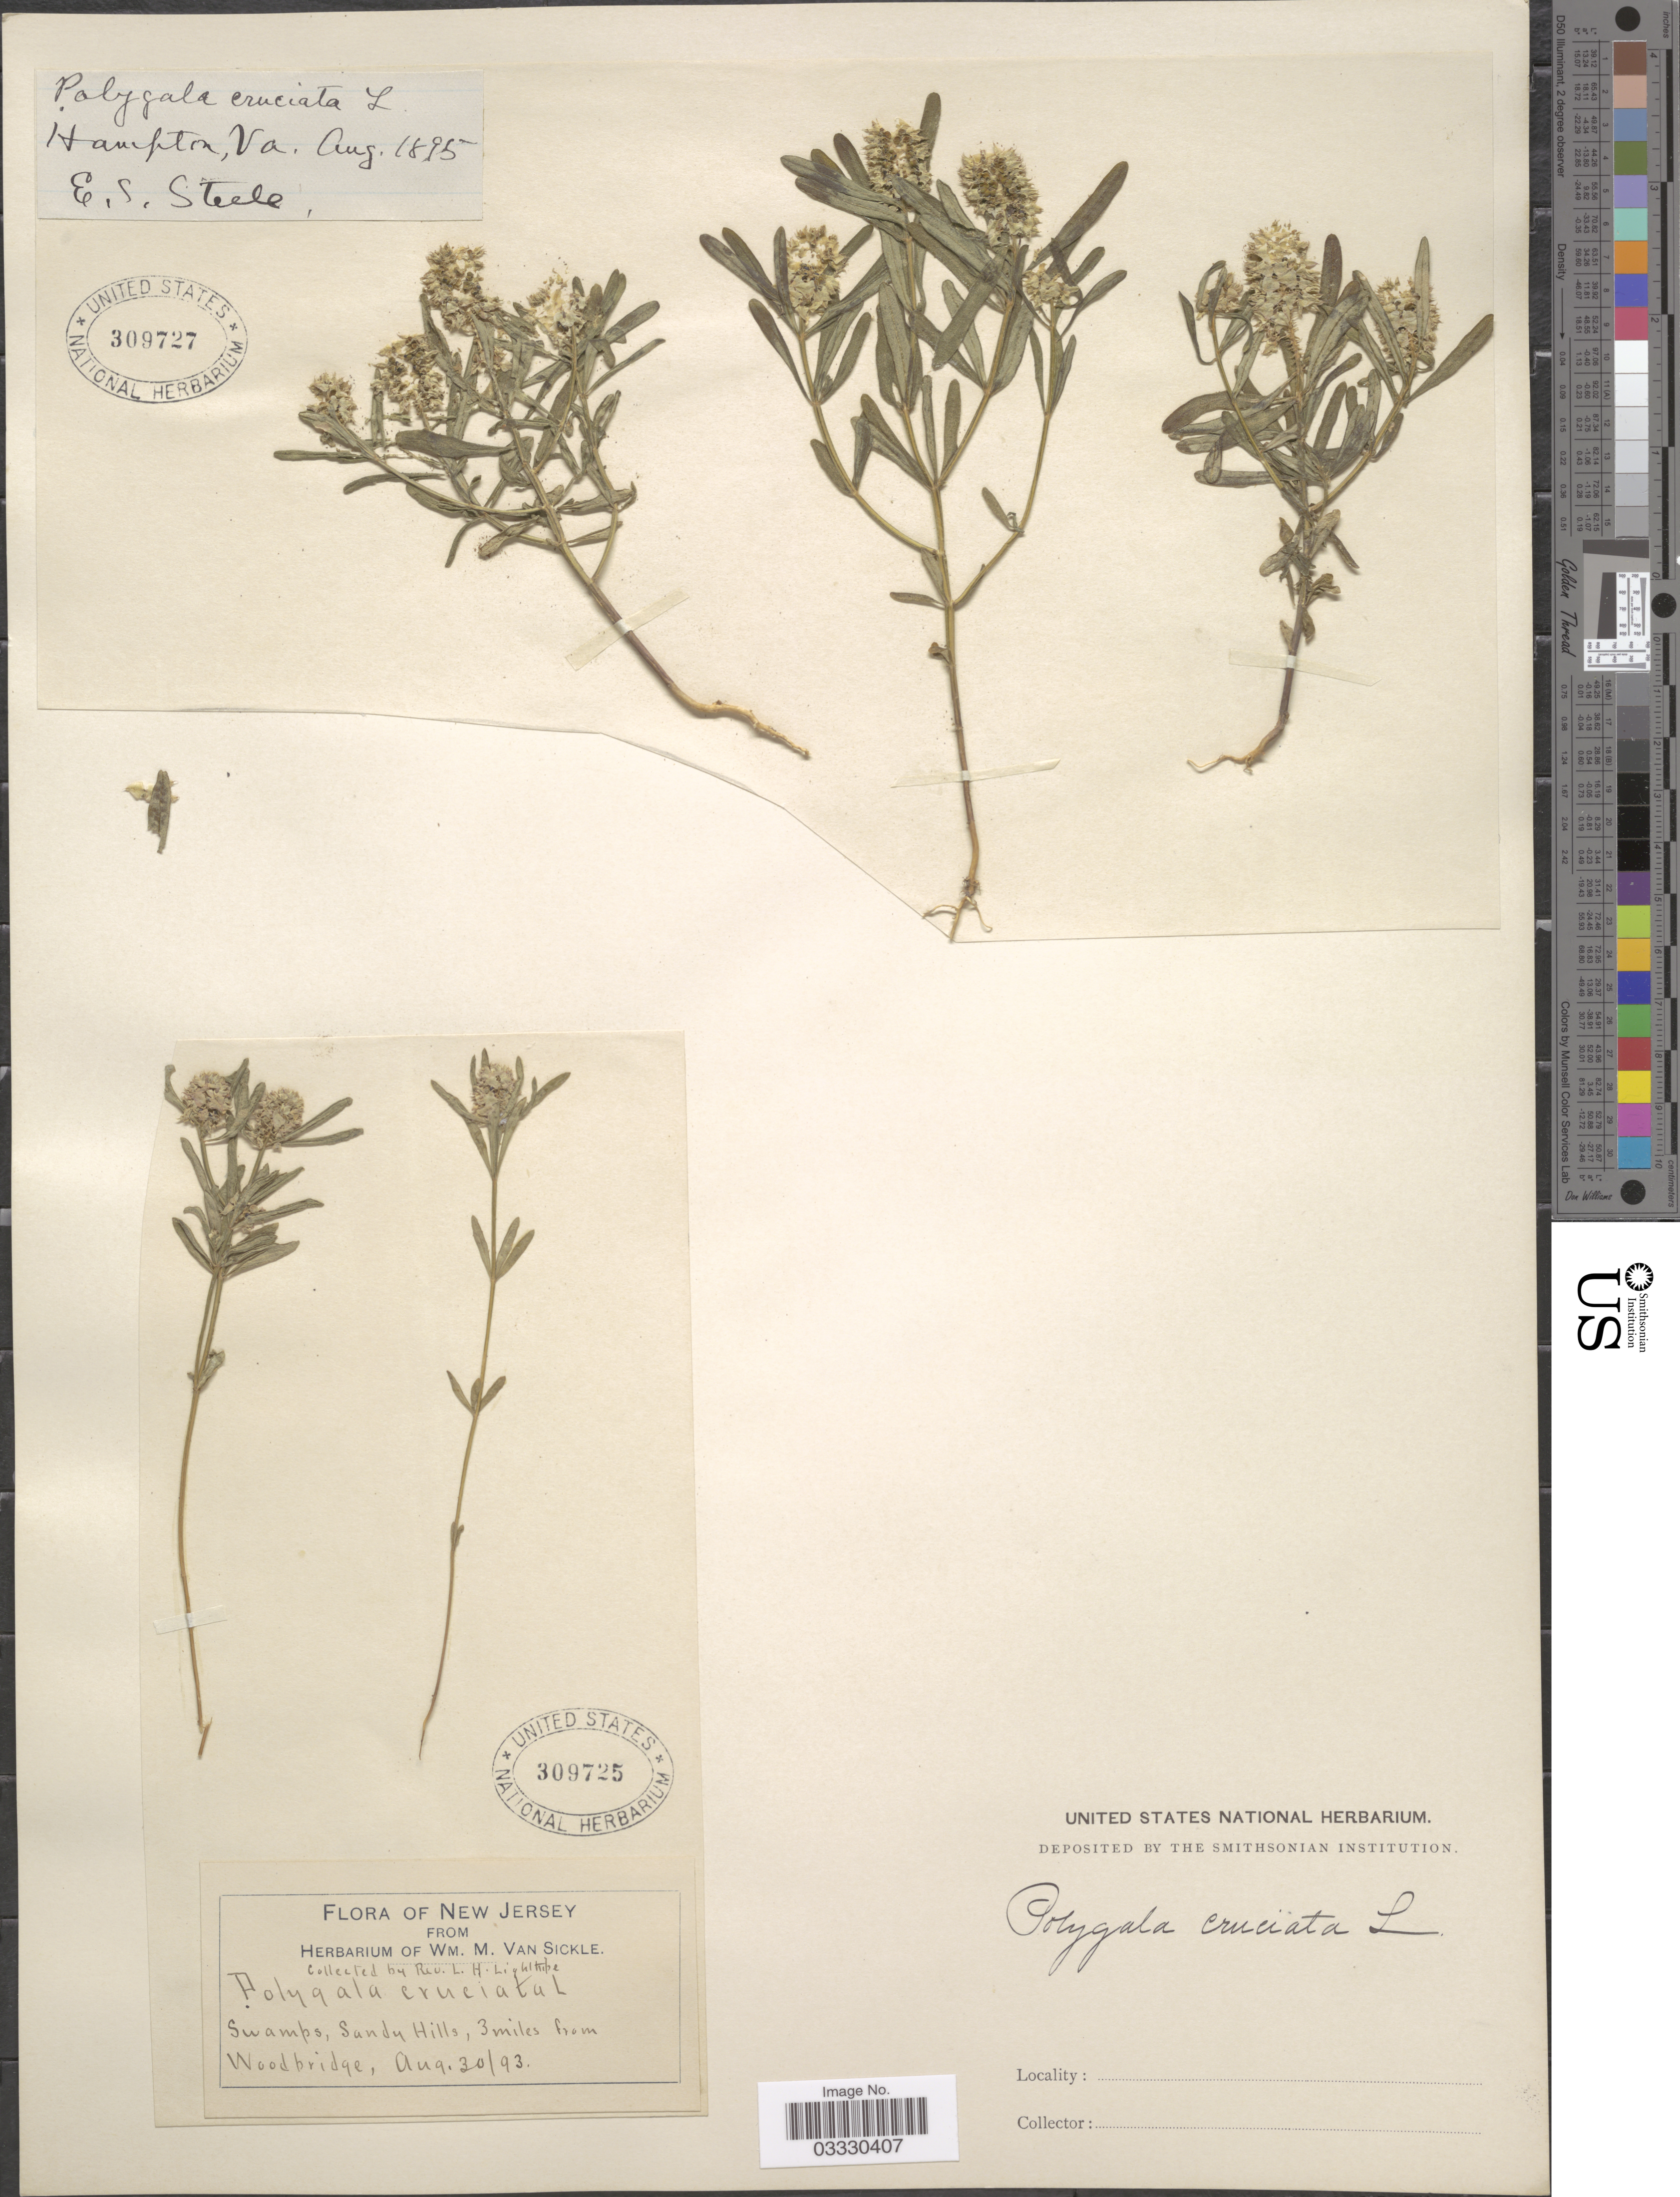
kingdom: Plantae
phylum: Tracheophyta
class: Magnoliopsida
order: Fabales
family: Polygalaceae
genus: Polygala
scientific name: Polygala cruciata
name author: L.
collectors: E. Steele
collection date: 1895-08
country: United States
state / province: Virginia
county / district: City of Hampton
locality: Hampton.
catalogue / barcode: US 309727-2